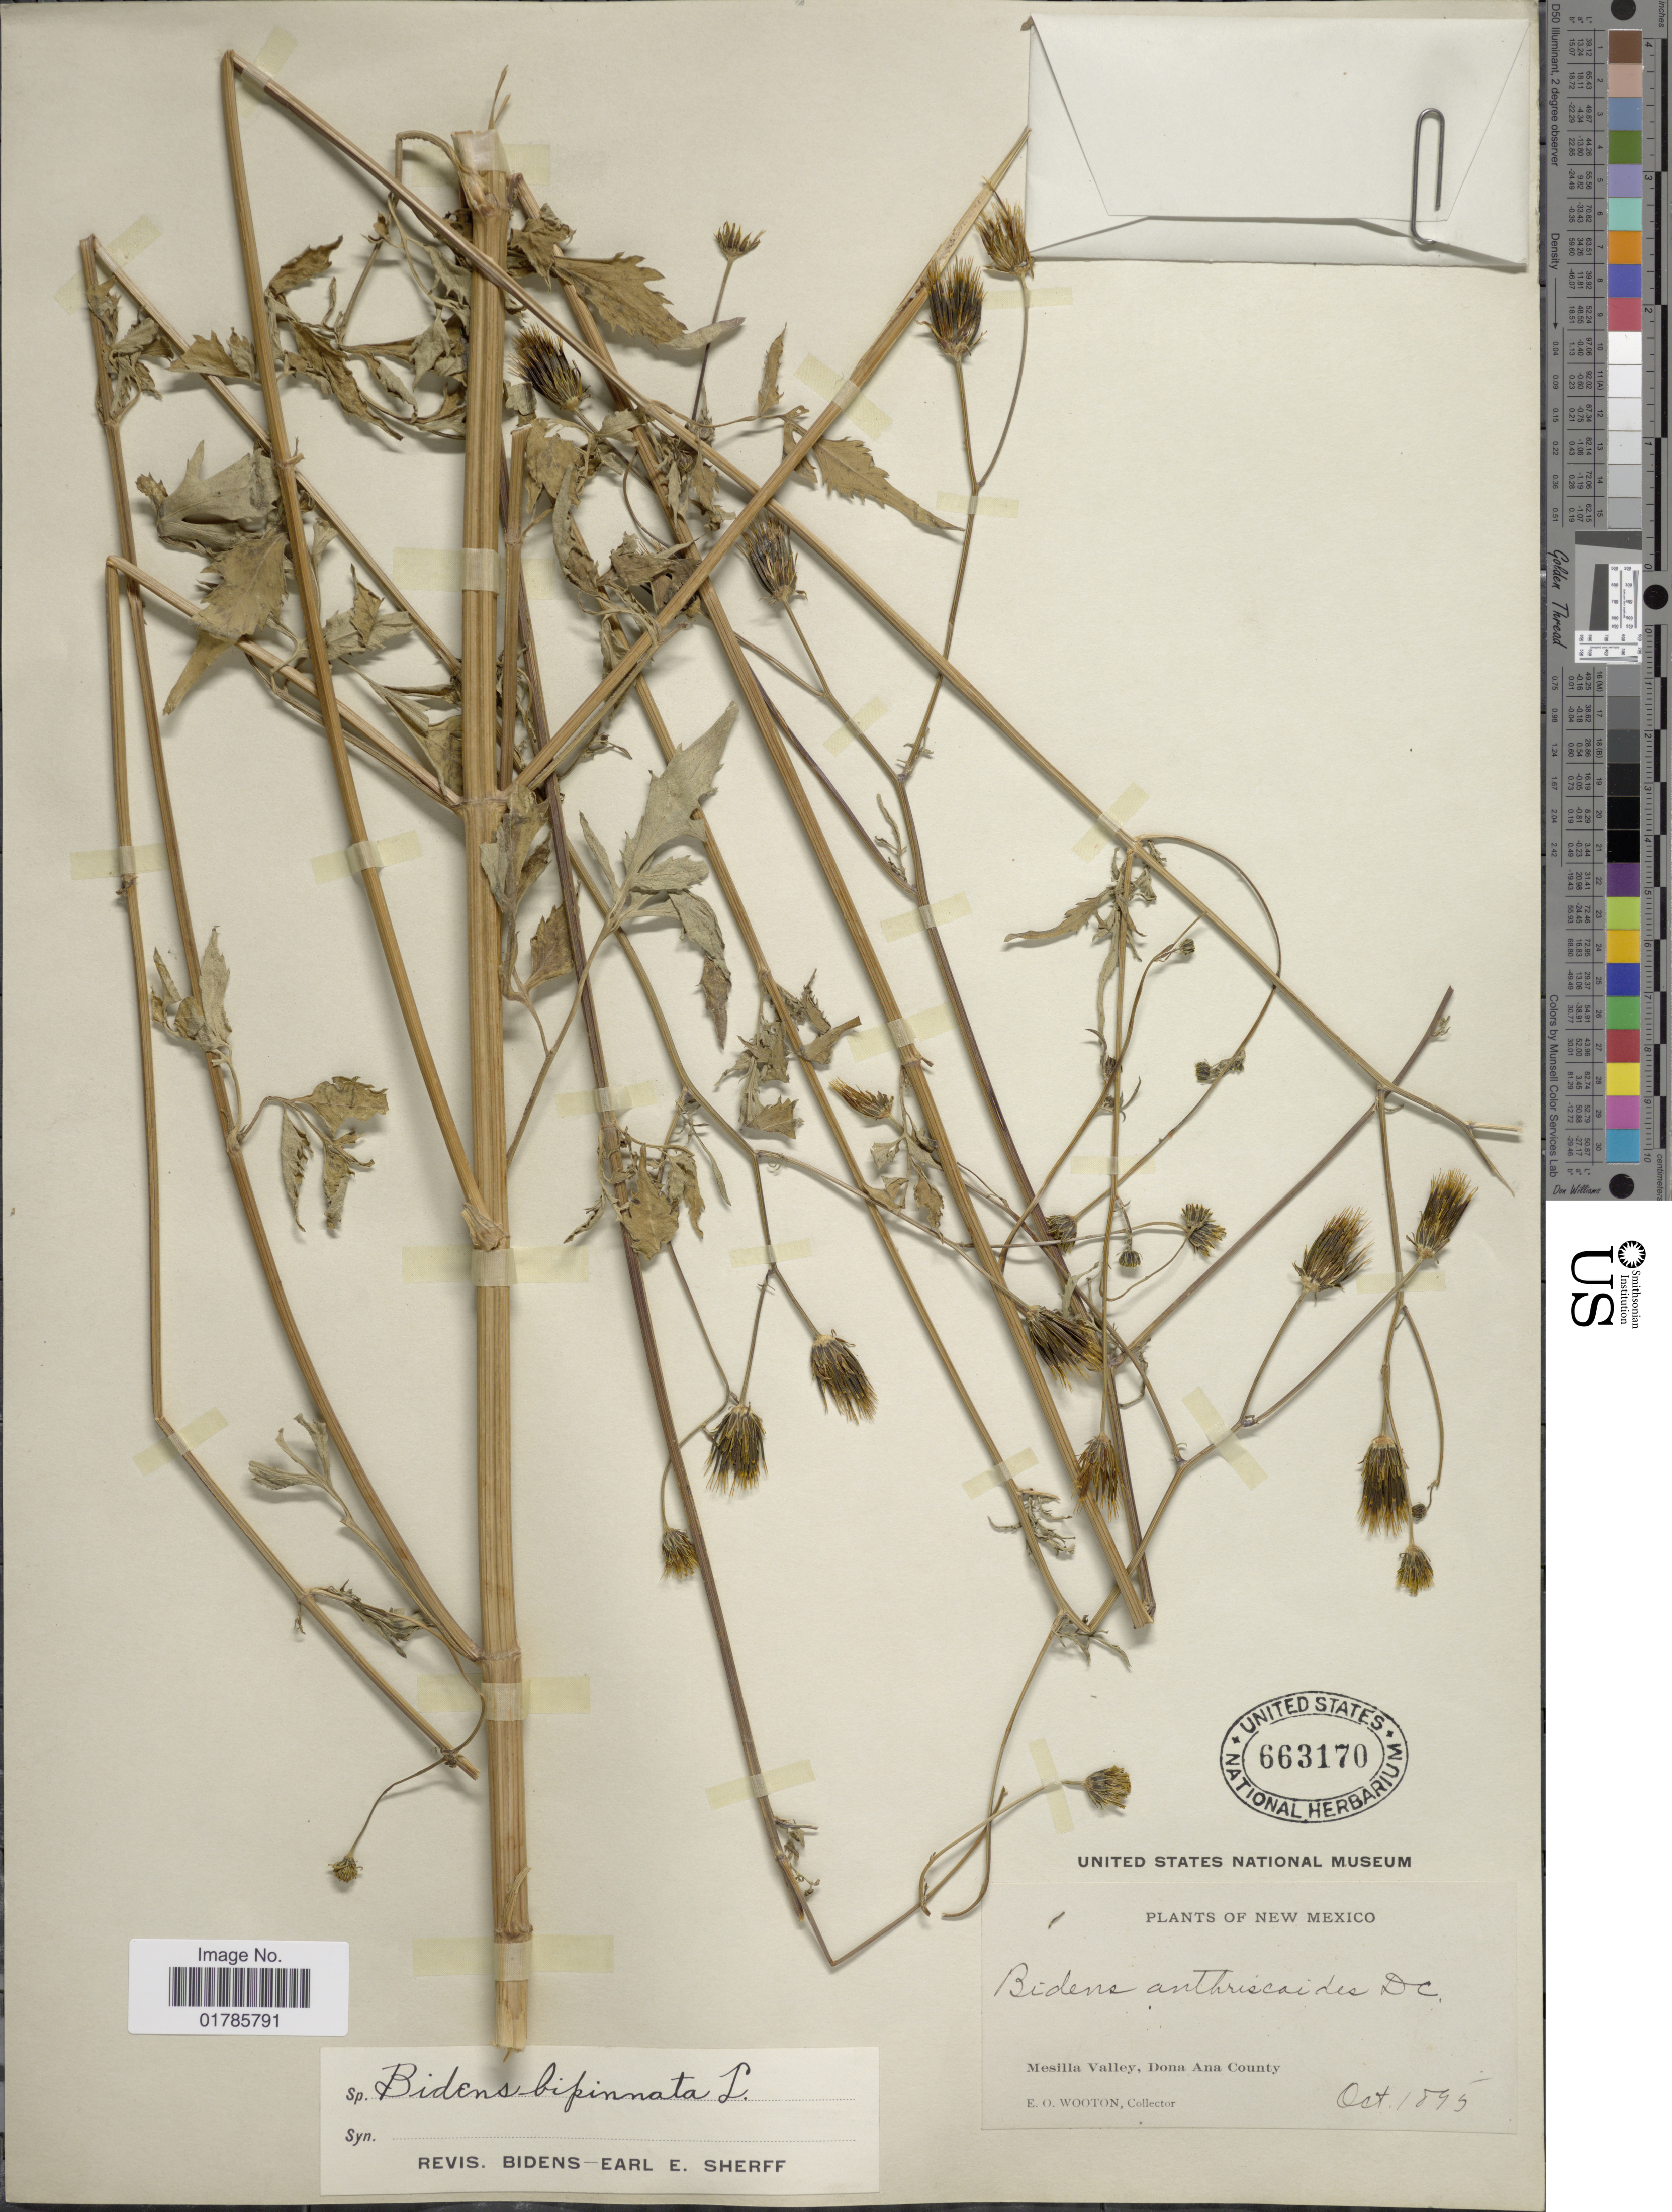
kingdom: Plantae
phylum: Tracheophyta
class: Magnoliopsida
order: Asterales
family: Asteraceae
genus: Bidens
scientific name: Bidens bipinnata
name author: L.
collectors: E. O. Wooton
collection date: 1895-10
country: United States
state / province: New Mexico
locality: Mesilla Valley, Dona Ana County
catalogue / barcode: US 663170